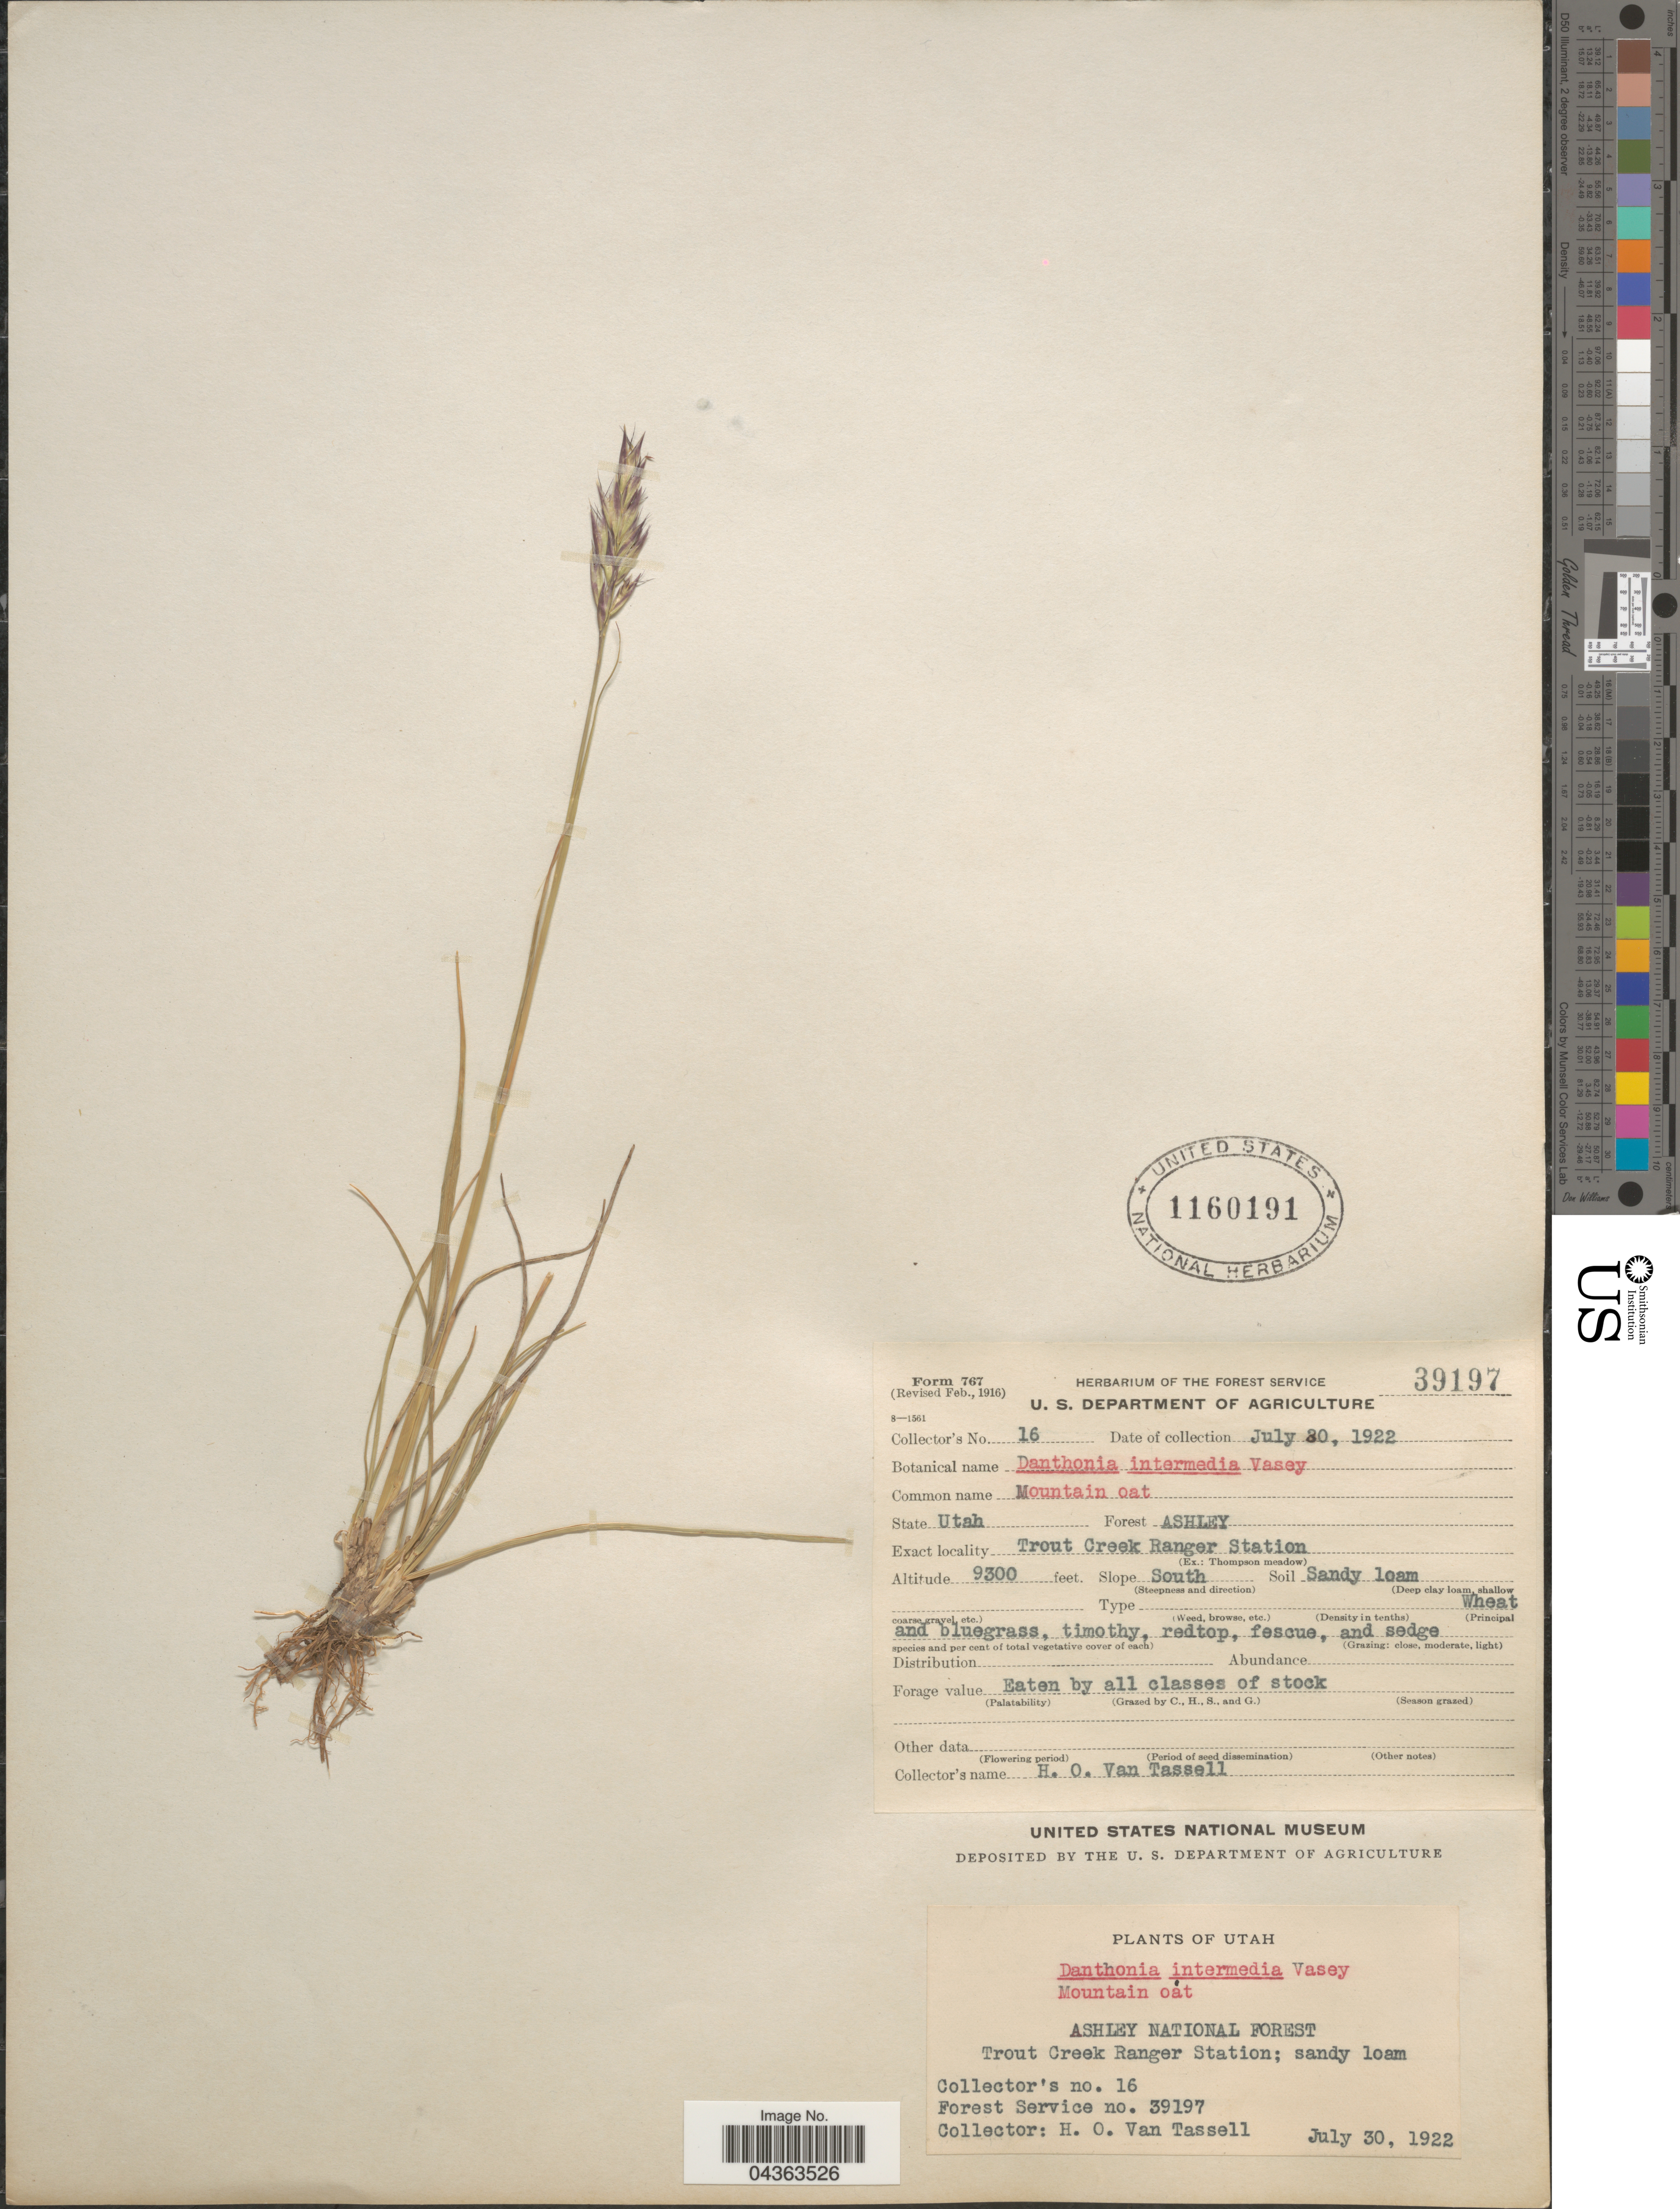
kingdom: Plantae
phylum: Tracheophyta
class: Liliopsida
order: Poales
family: Poaceae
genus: Danthonia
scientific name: Danthonia intermedia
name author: Vasey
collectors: H. Van Tassell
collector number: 16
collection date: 1922-07-30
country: United States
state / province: Utah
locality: Ashley National Forest. Trout Creek Ranger Station. Slope South.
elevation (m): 2835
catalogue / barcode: US 1160191